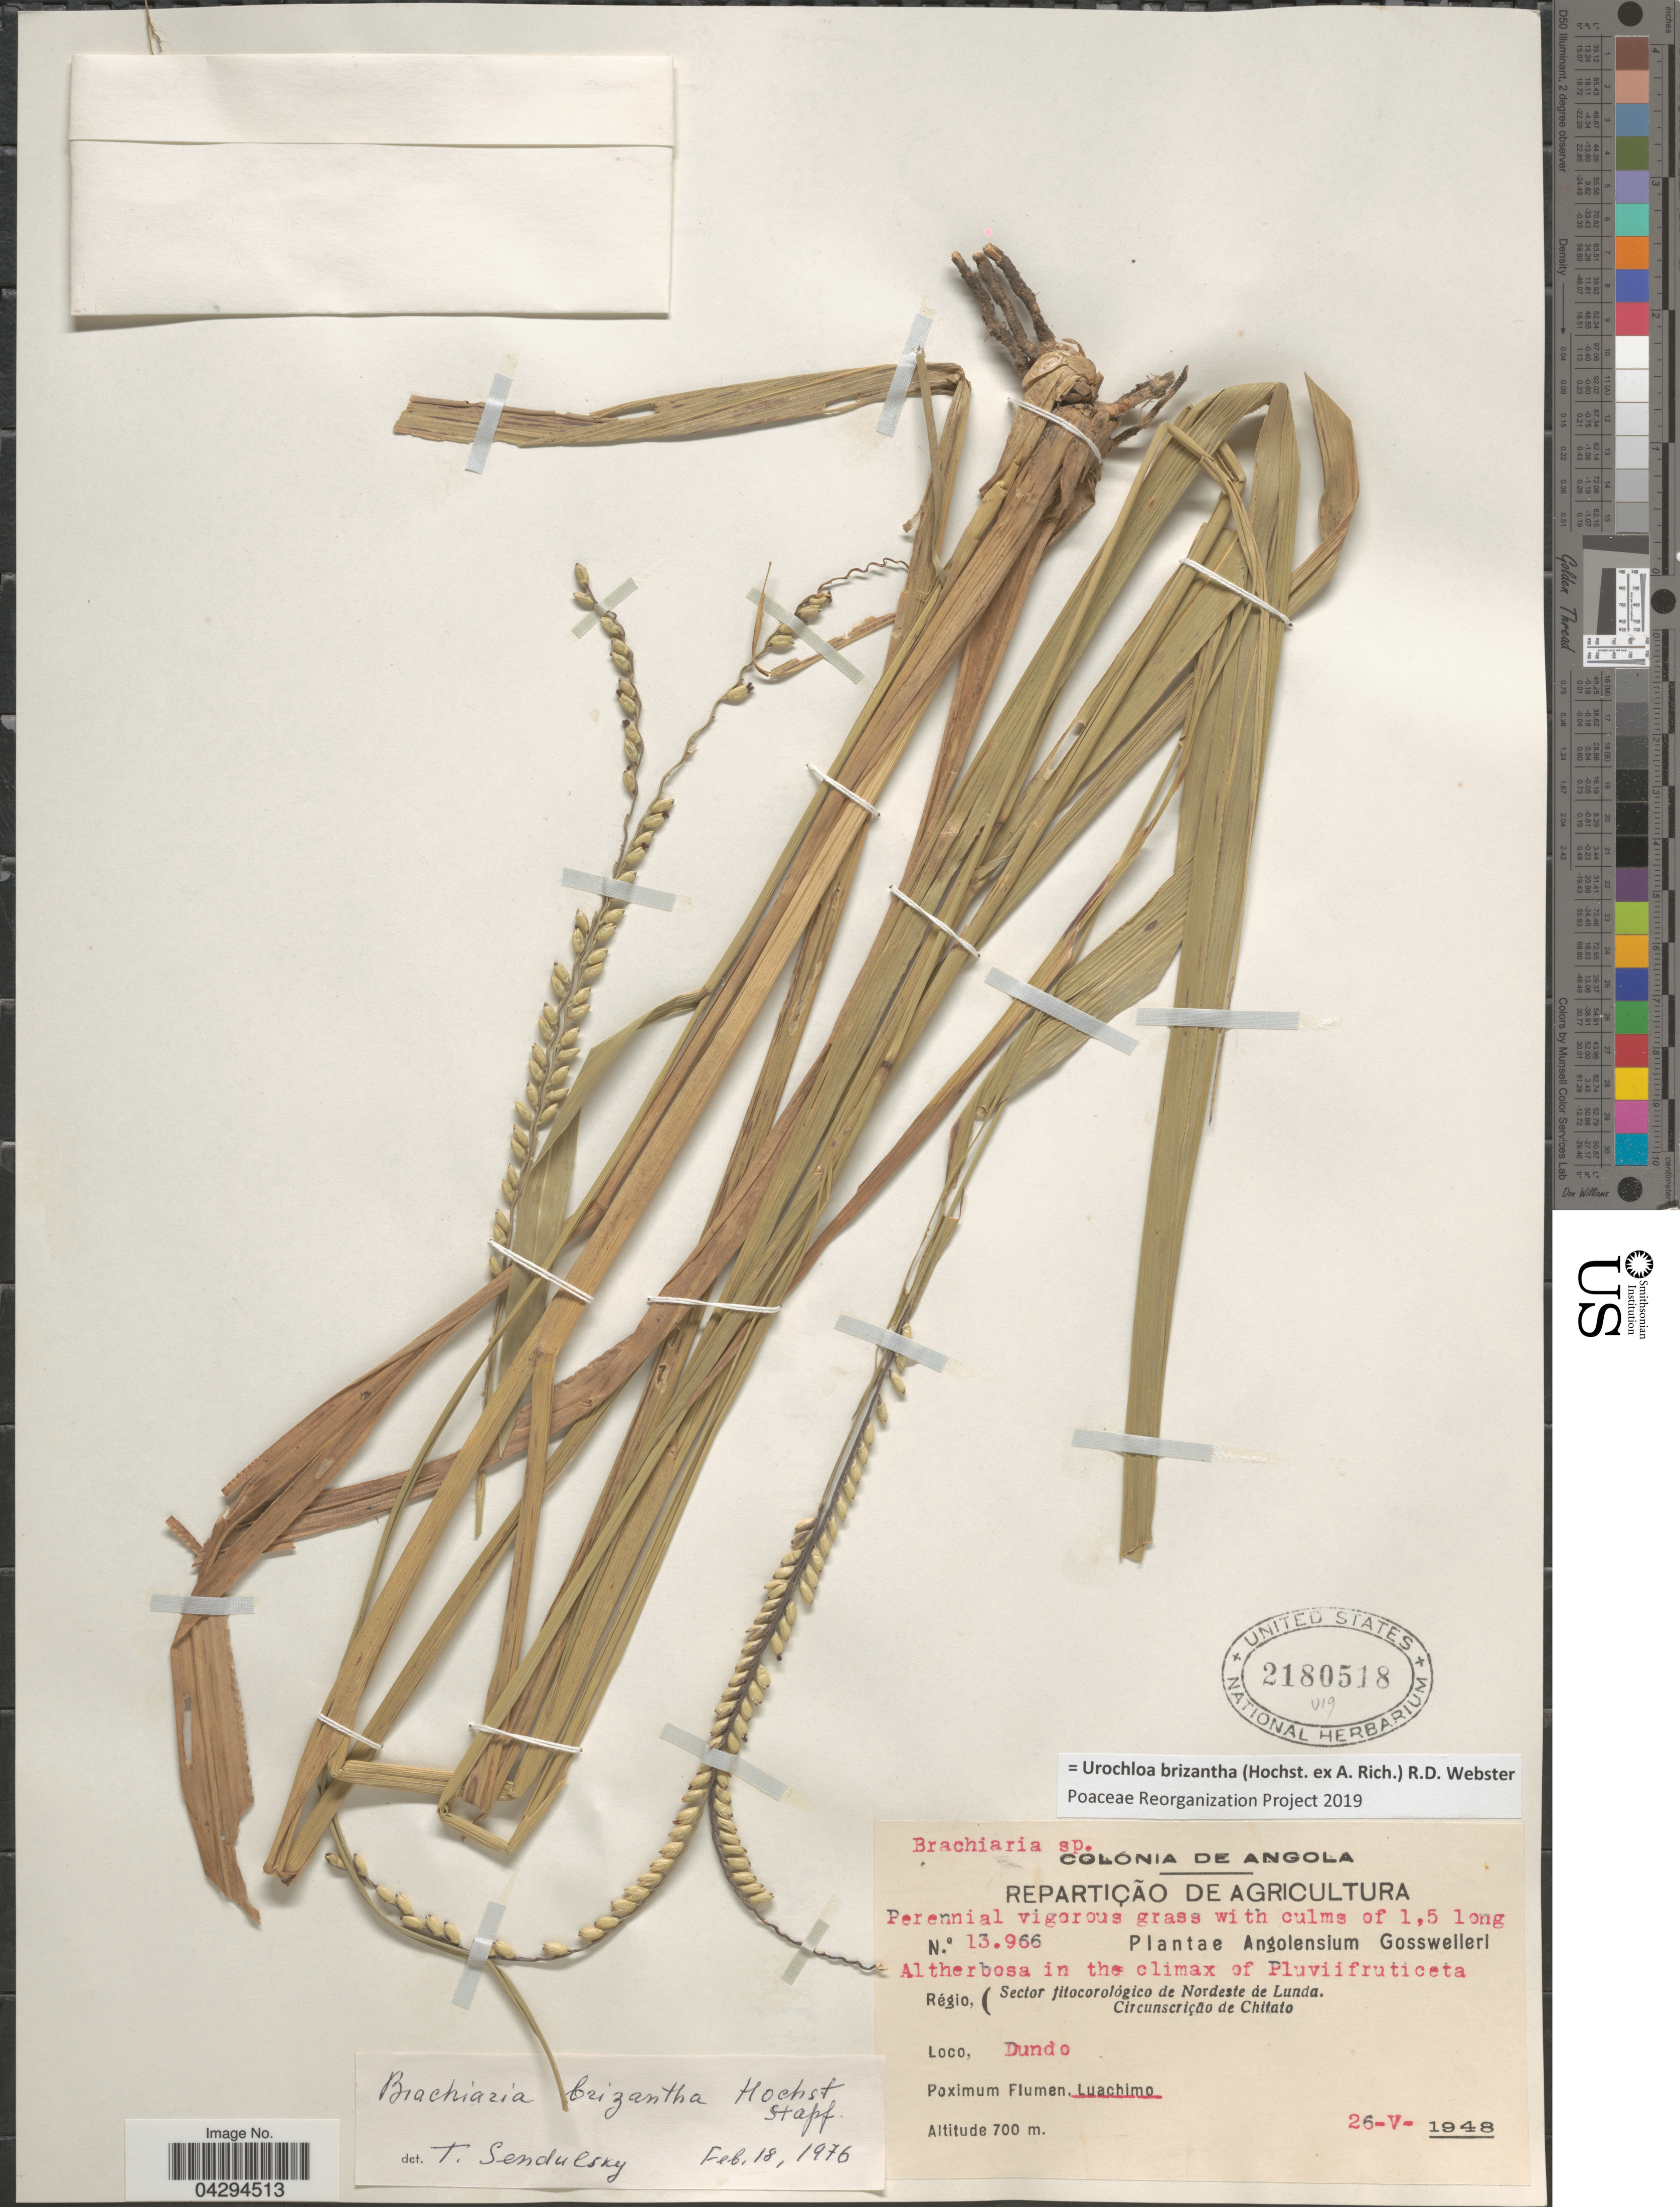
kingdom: Plantae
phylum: Tracheophyta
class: Liliopsida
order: Poales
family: Poaceae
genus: Urochloa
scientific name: Urochloa brizantha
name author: (Hochst. ex A. Rich.) R.D. Webster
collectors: -. Gossweiler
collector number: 13966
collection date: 1948-05-26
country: Angola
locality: Colonia de Angola. Régio, (Sector fitocorológico de Nordeste de Lunda, Circunscrição de Chitato. Dundo. Poximum Flumen, Luachimo.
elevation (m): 700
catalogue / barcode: US 2180518